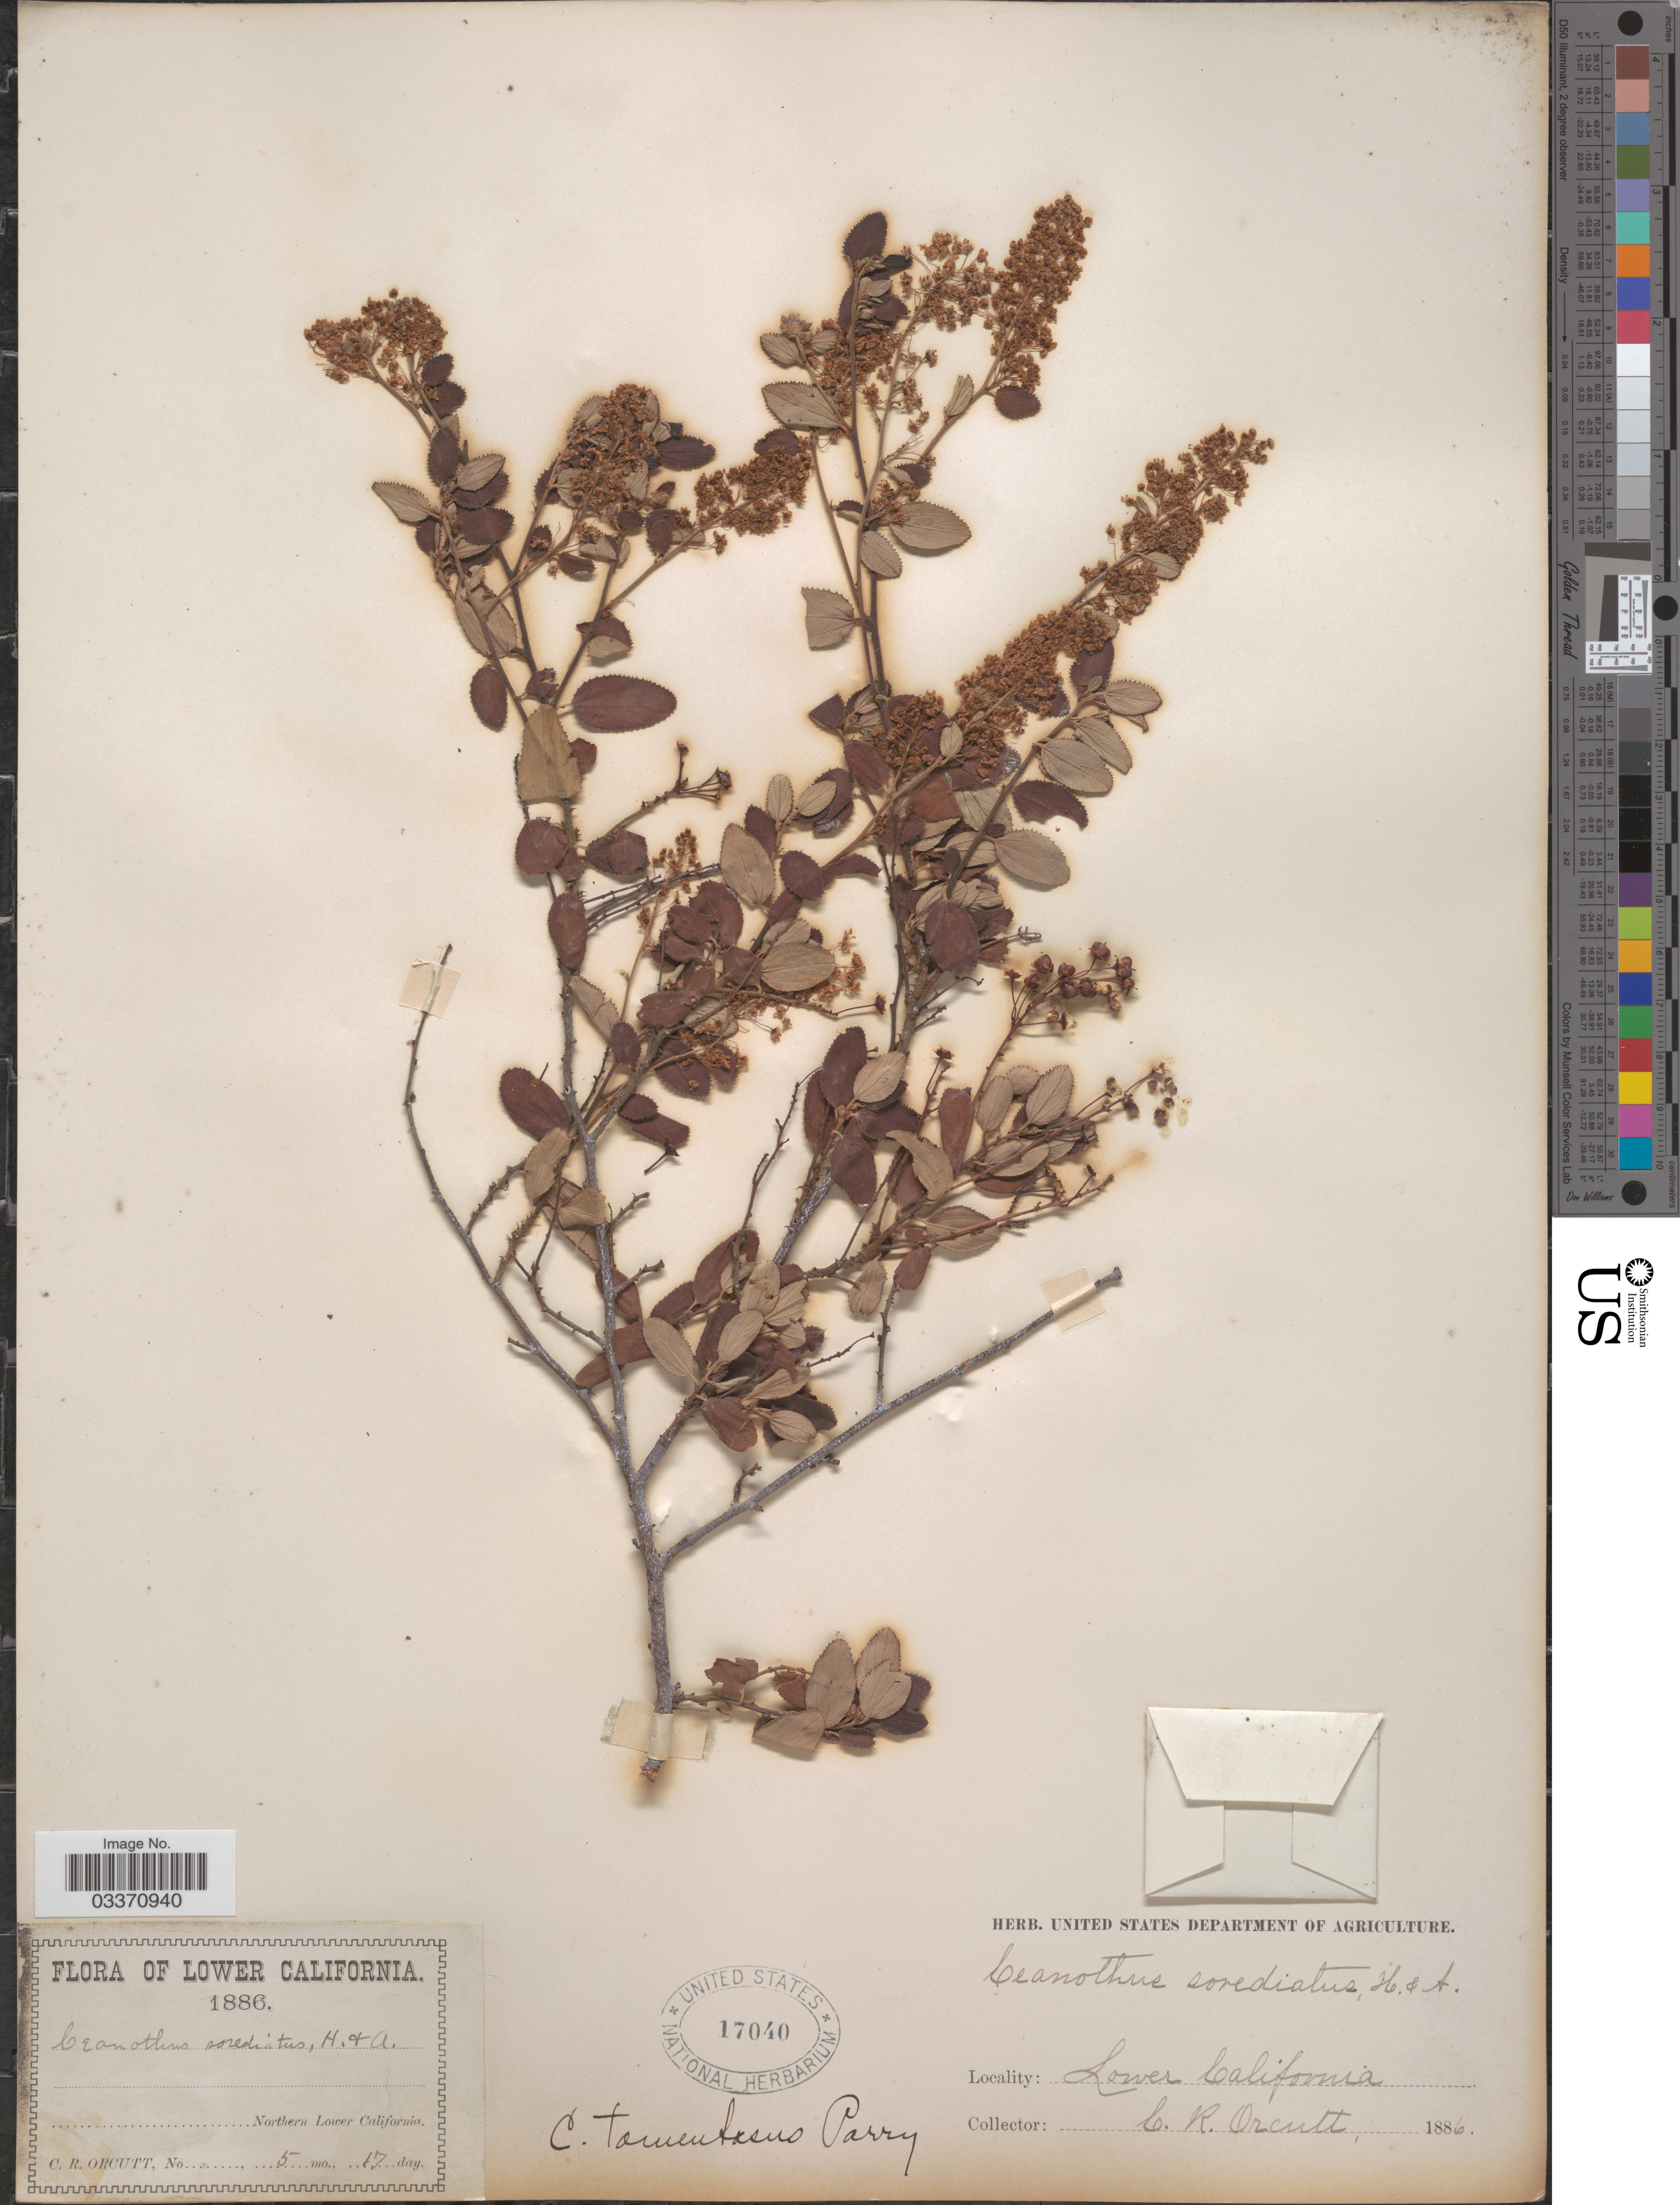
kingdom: Plantae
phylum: Tracheophyta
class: Magnoliopsida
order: Rosales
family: Rhamnaceae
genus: Ceanothus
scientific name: Ceanothus tomentosus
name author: Parry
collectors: C. R. Orcutt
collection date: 1886-05-17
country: Mexico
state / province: Baja California Norte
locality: Lower California. Northern Lower California.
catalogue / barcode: US 17040